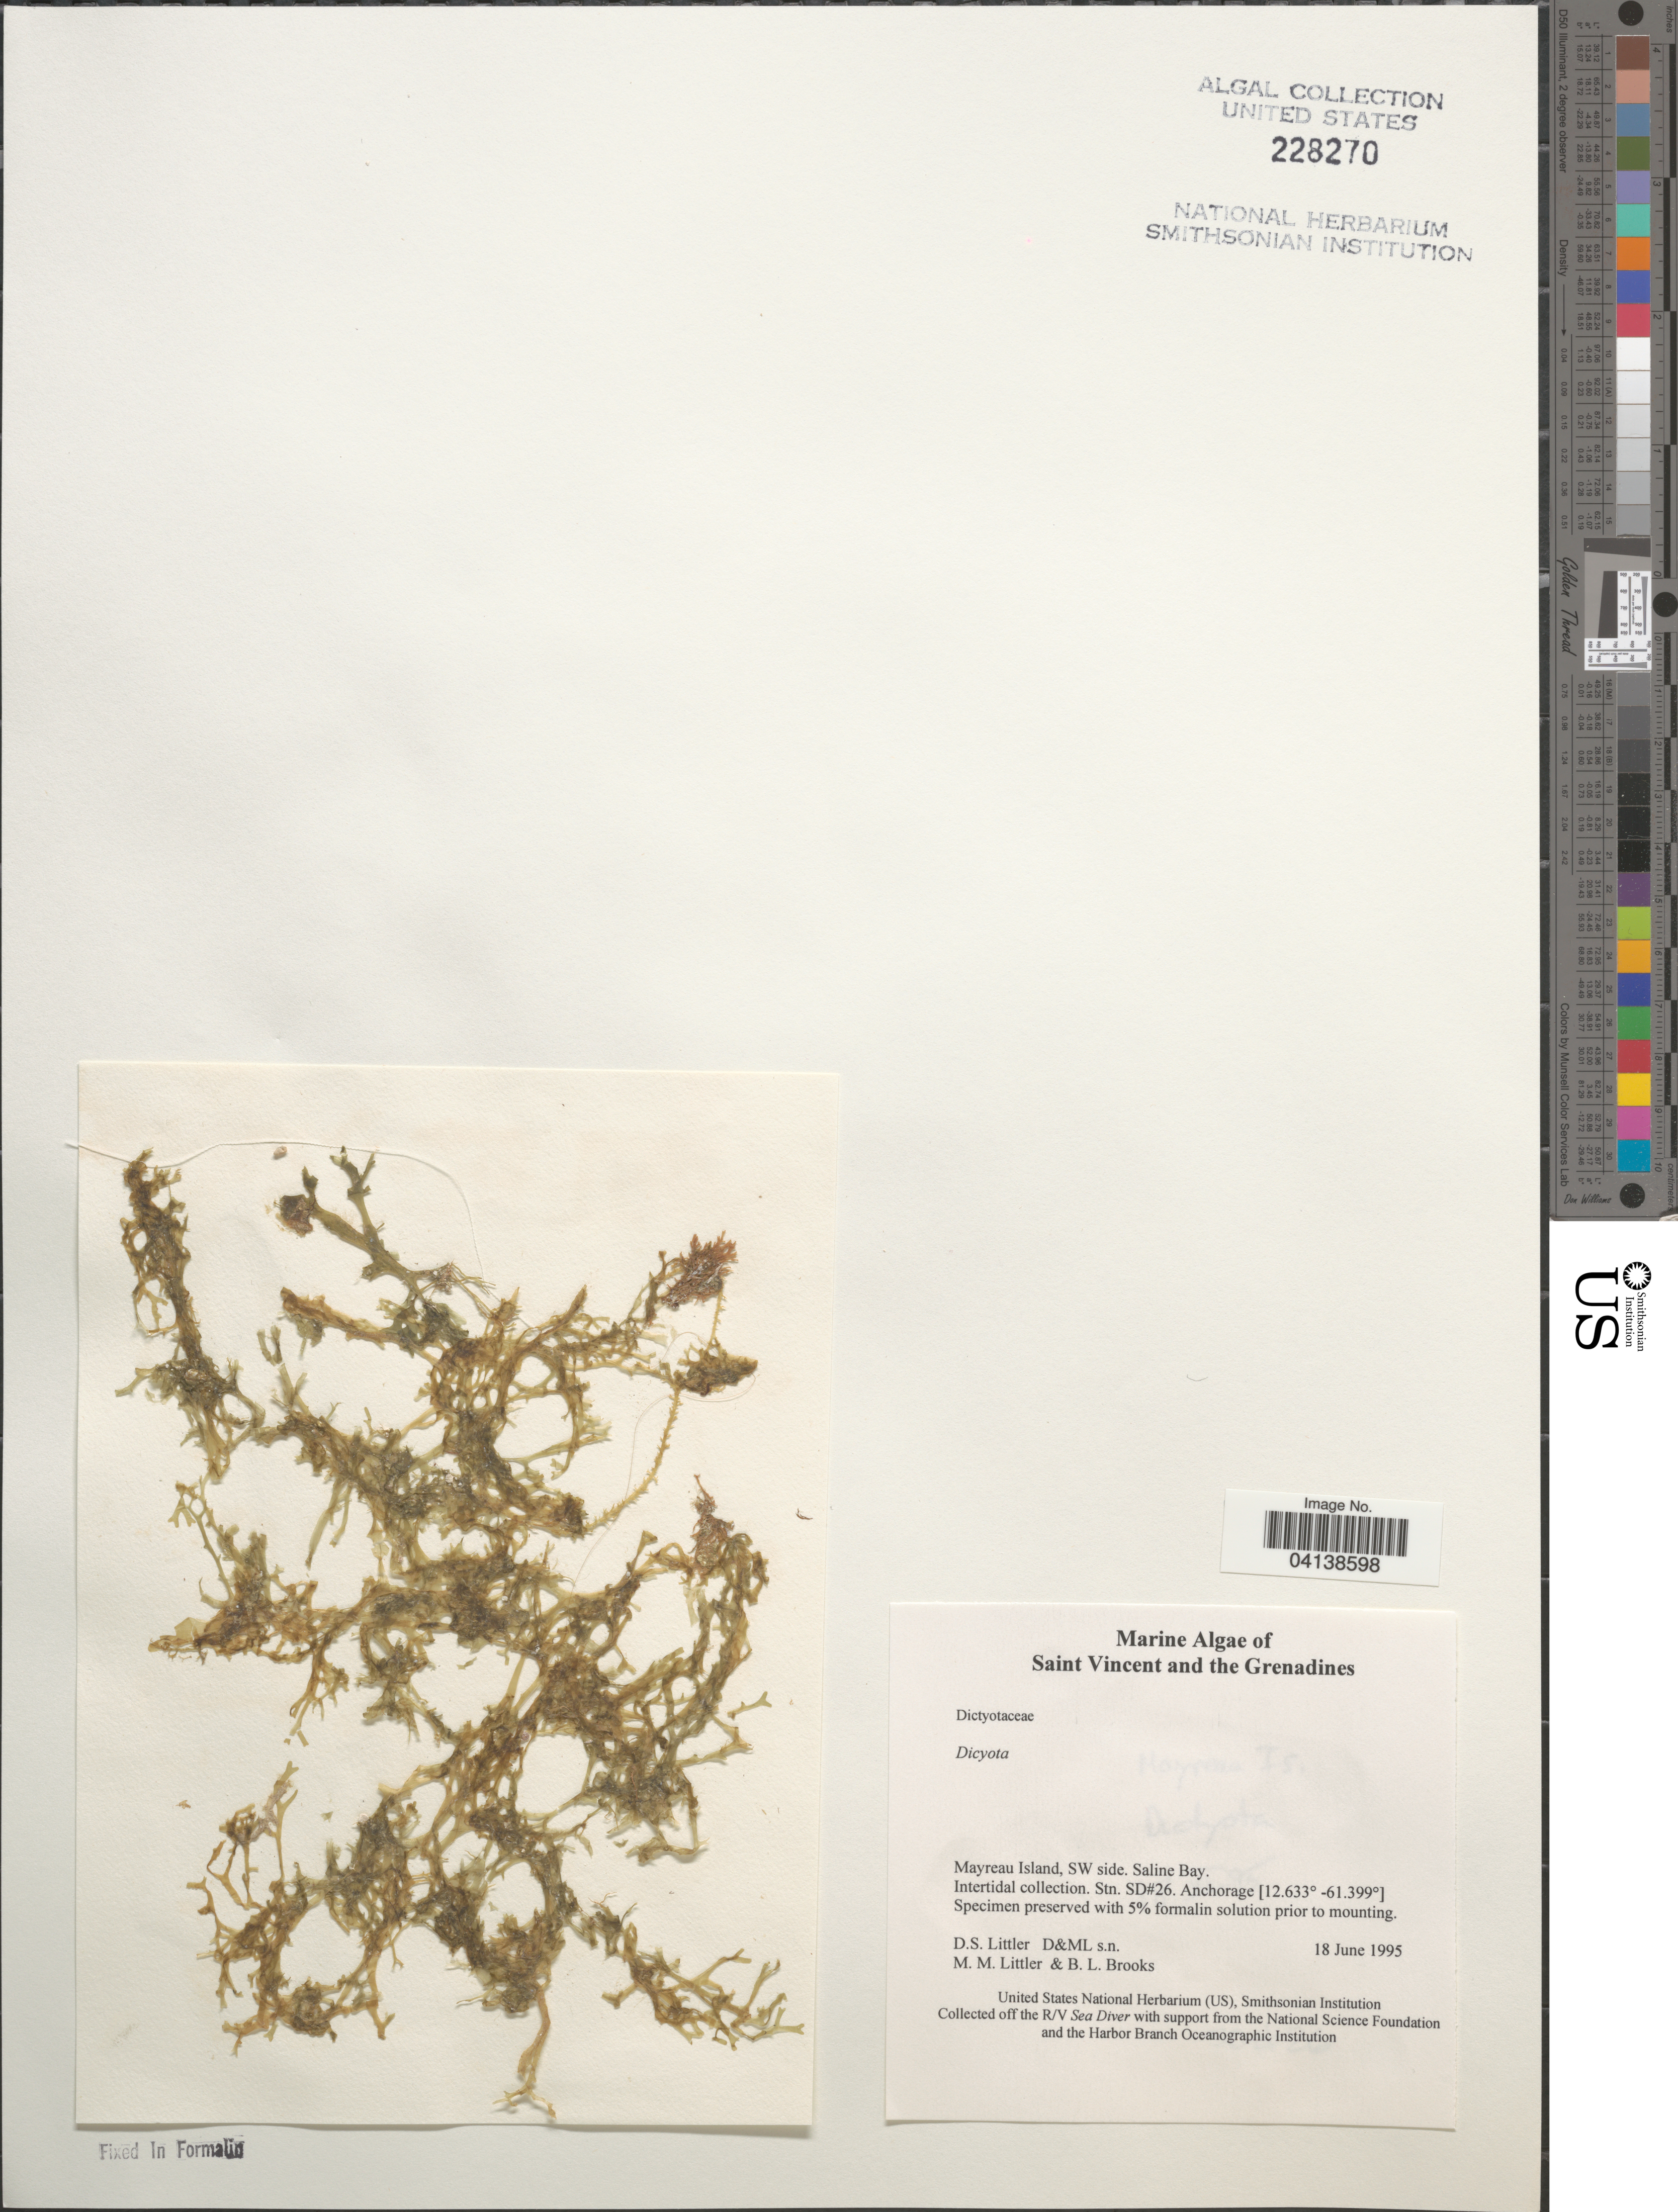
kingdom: Chromista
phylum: Ochrophyta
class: Phaeophyceae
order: Dictyotales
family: Dictyotaceae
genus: Dictyota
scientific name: Dictyota sp.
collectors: D. S. Littler & B. Brooks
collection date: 1995-06-18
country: St. Vincent - Grenadines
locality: Saint Vincent and the Grenadines. Mayreau Island, SW side. Saline Bay. Stn. SD#26.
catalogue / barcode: US 228270